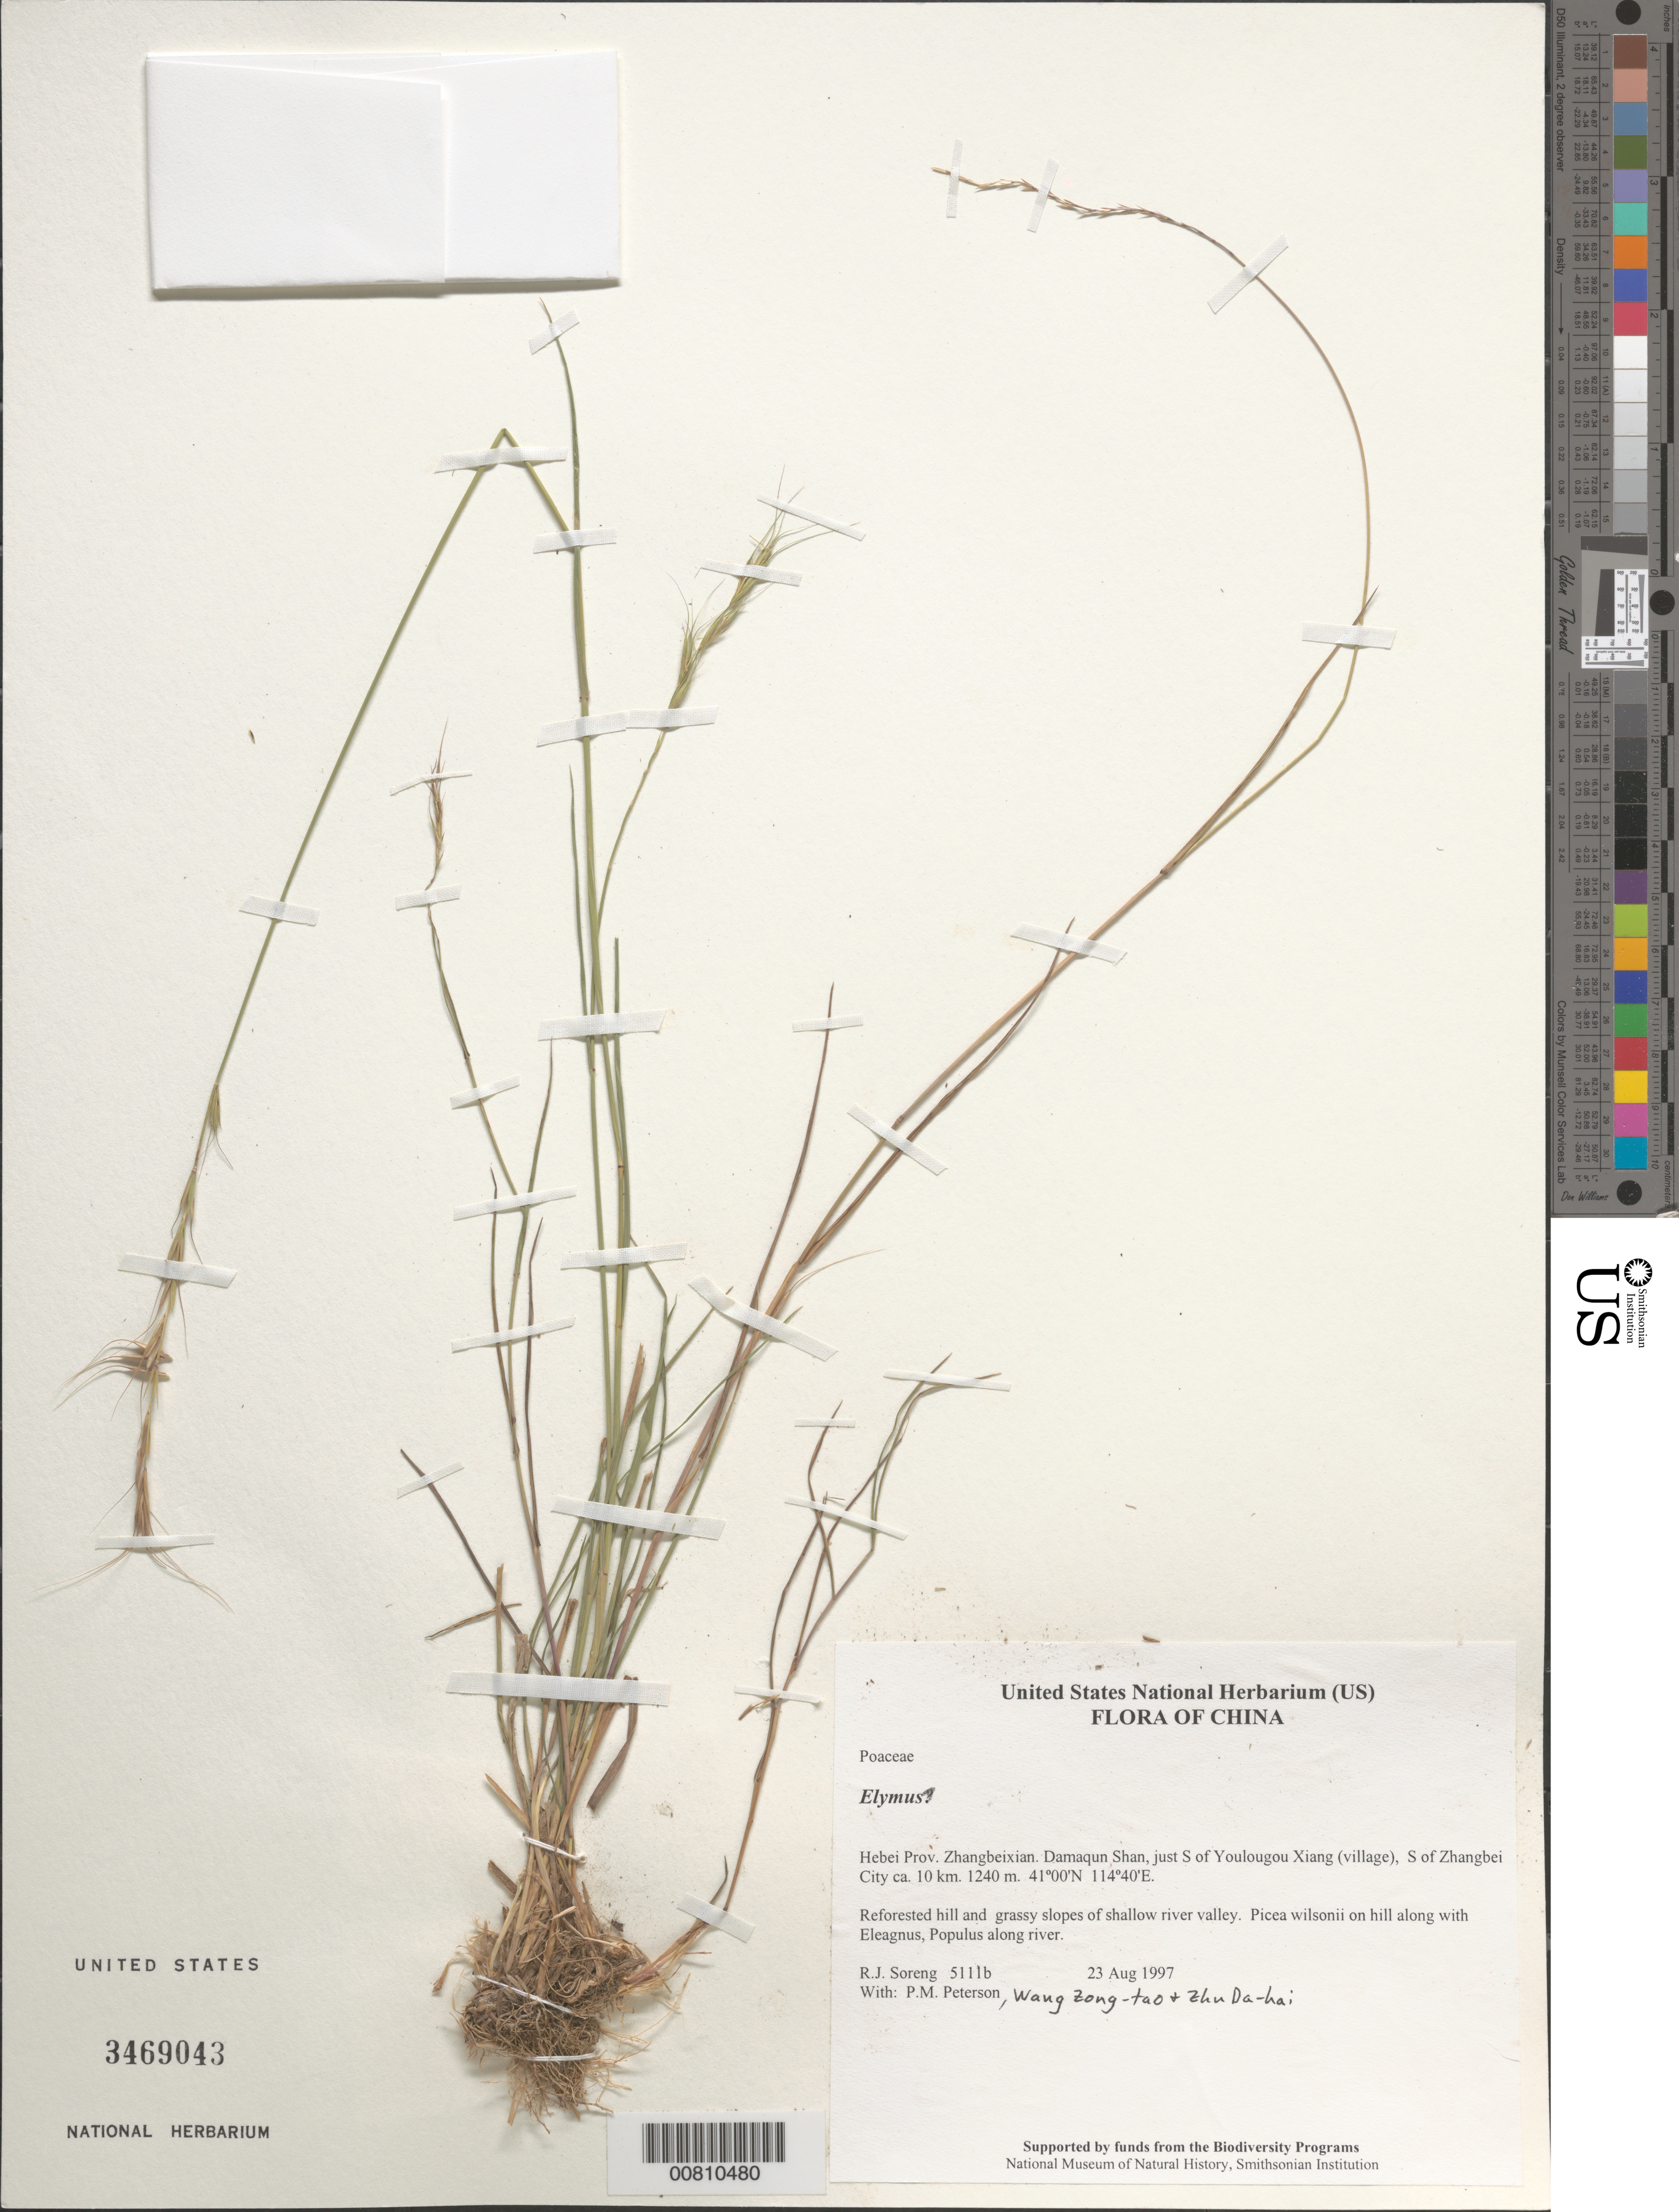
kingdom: Plantae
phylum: Tracheophyta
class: Liliopsida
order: Poales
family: Poaceae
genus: Elymus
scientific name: Elymus sp.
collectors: R. J. Soreng, P. M. Peterson & Zhu Da-hai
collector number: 5111b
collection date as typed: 23 Aug 1997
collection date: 1997-08-23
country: China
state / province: Hebei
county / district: Zhangbeixian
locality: Damaqun Shan, just S of Youlougou Xiang (village), S of Zhangbei City ca. 10 km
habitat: Reforested hill and grassy slopes of shallow river valley. Picea wilsonii on hill along with Eleagnus, Populus along river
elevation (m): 1240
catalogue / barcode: US 3469043